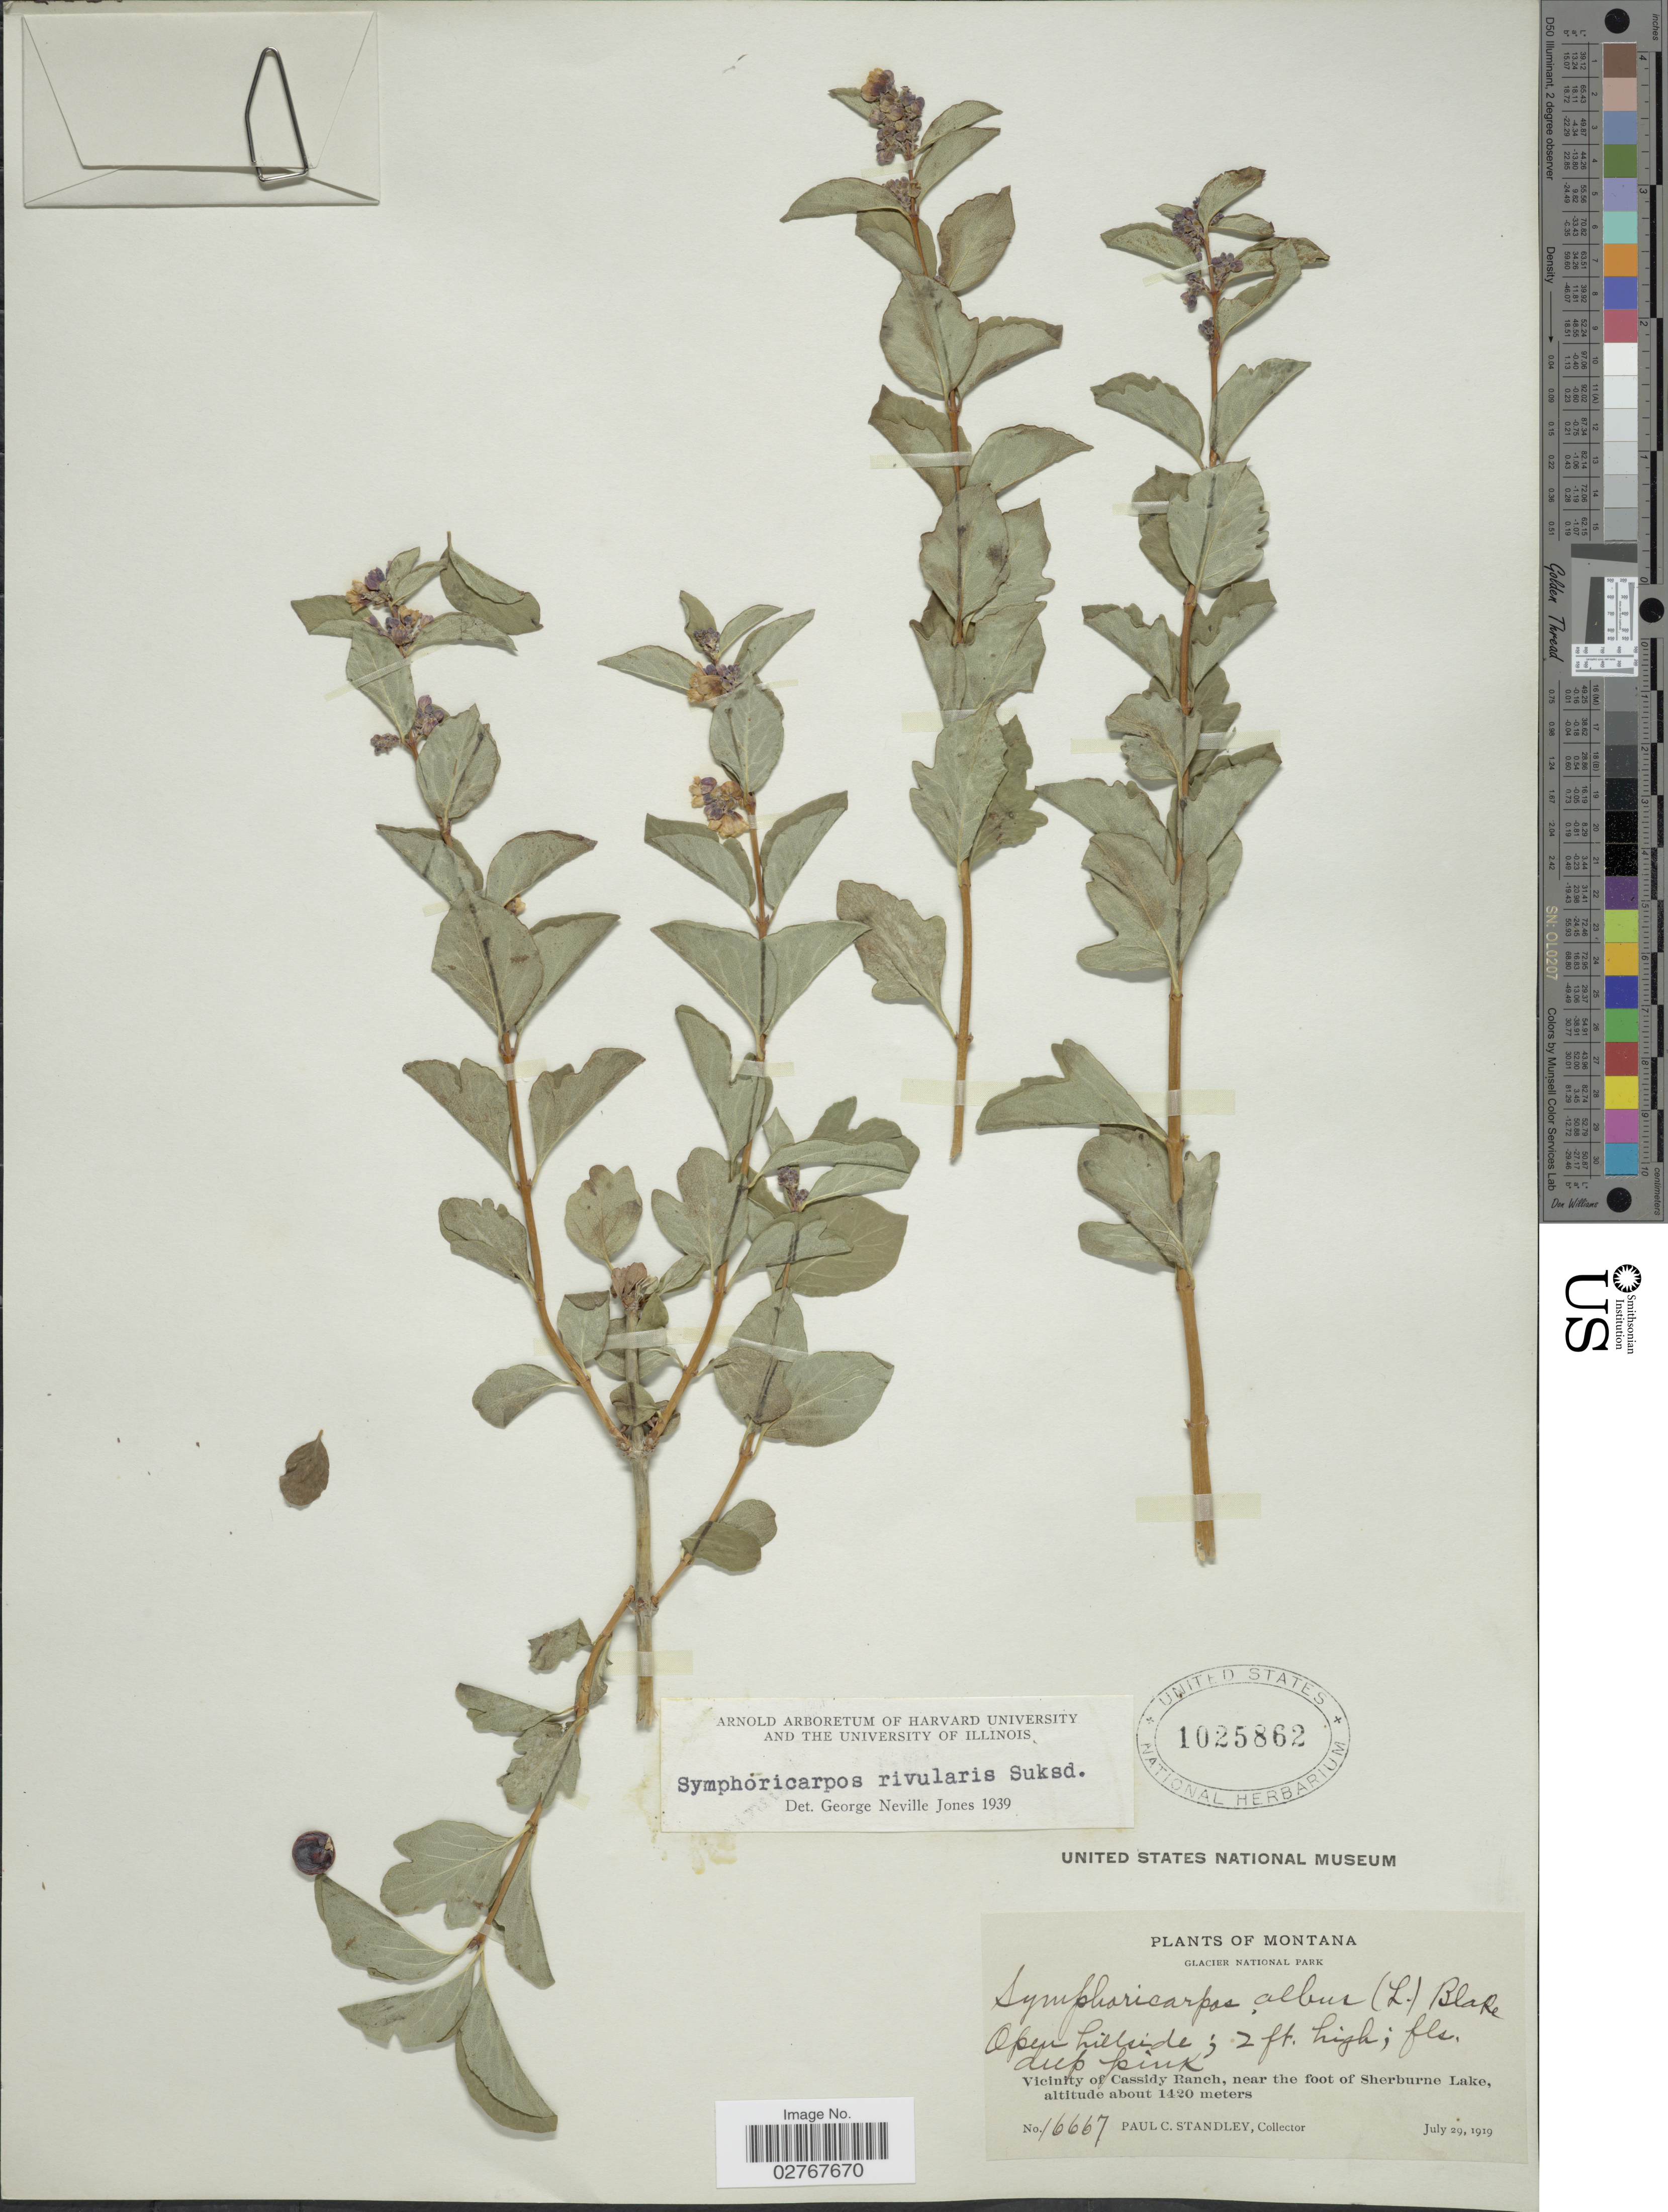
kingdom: Plantae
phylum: Tracheophyta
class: Magnoliopsida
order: Dipsacales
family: Caprifoliaceae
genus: Symphoricarpos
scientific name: Symphoricarpos rivularis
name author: Suksd.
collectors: P. C. Standley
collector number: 16667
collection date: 1919-07-29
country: United States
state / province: Montana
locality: Glacier National Park. Vicinity of Cassidy Ranch, near the foot of Sherburne Lake.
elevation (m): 1420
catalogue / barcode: US 1025862